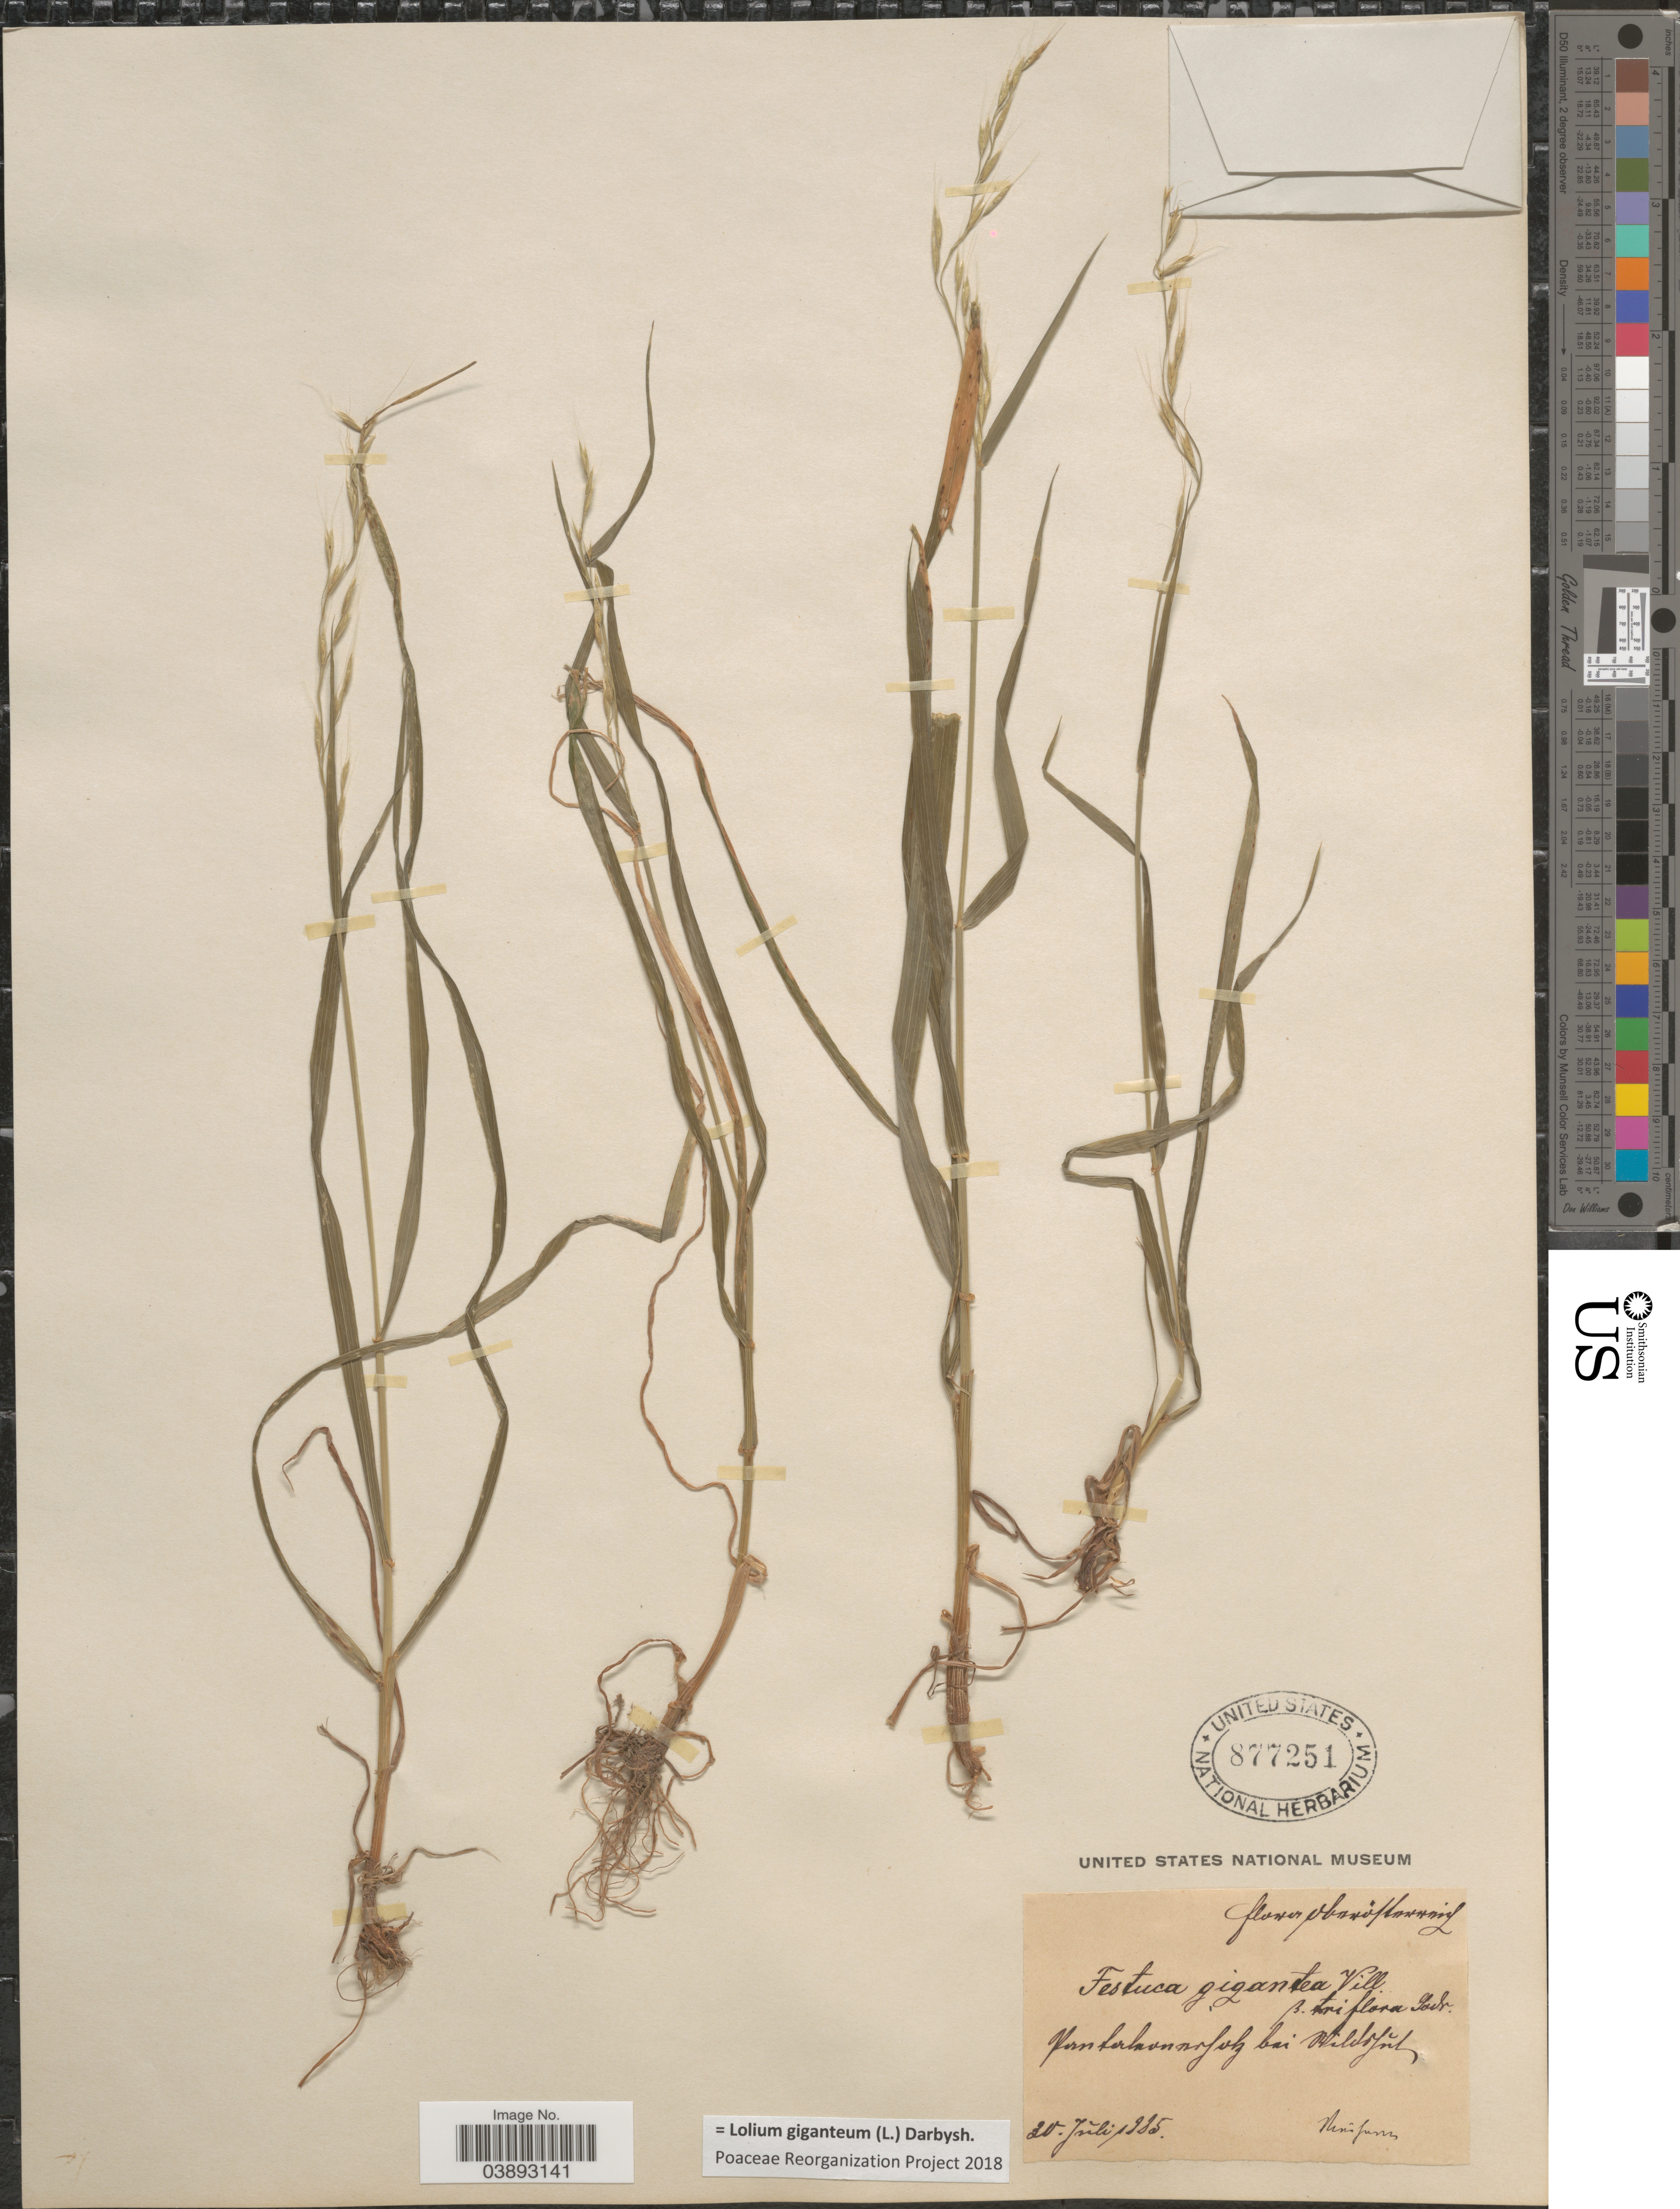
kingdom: Plantae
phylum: Tracheophyta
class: Liliopsida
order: Poales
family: Poaceae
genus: Lolium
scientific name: Lolium giganteum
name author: (L.) Darbysh.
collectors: F. Vierhapper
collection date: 1985-07-30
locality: [illegible text].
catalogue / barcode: US 877251